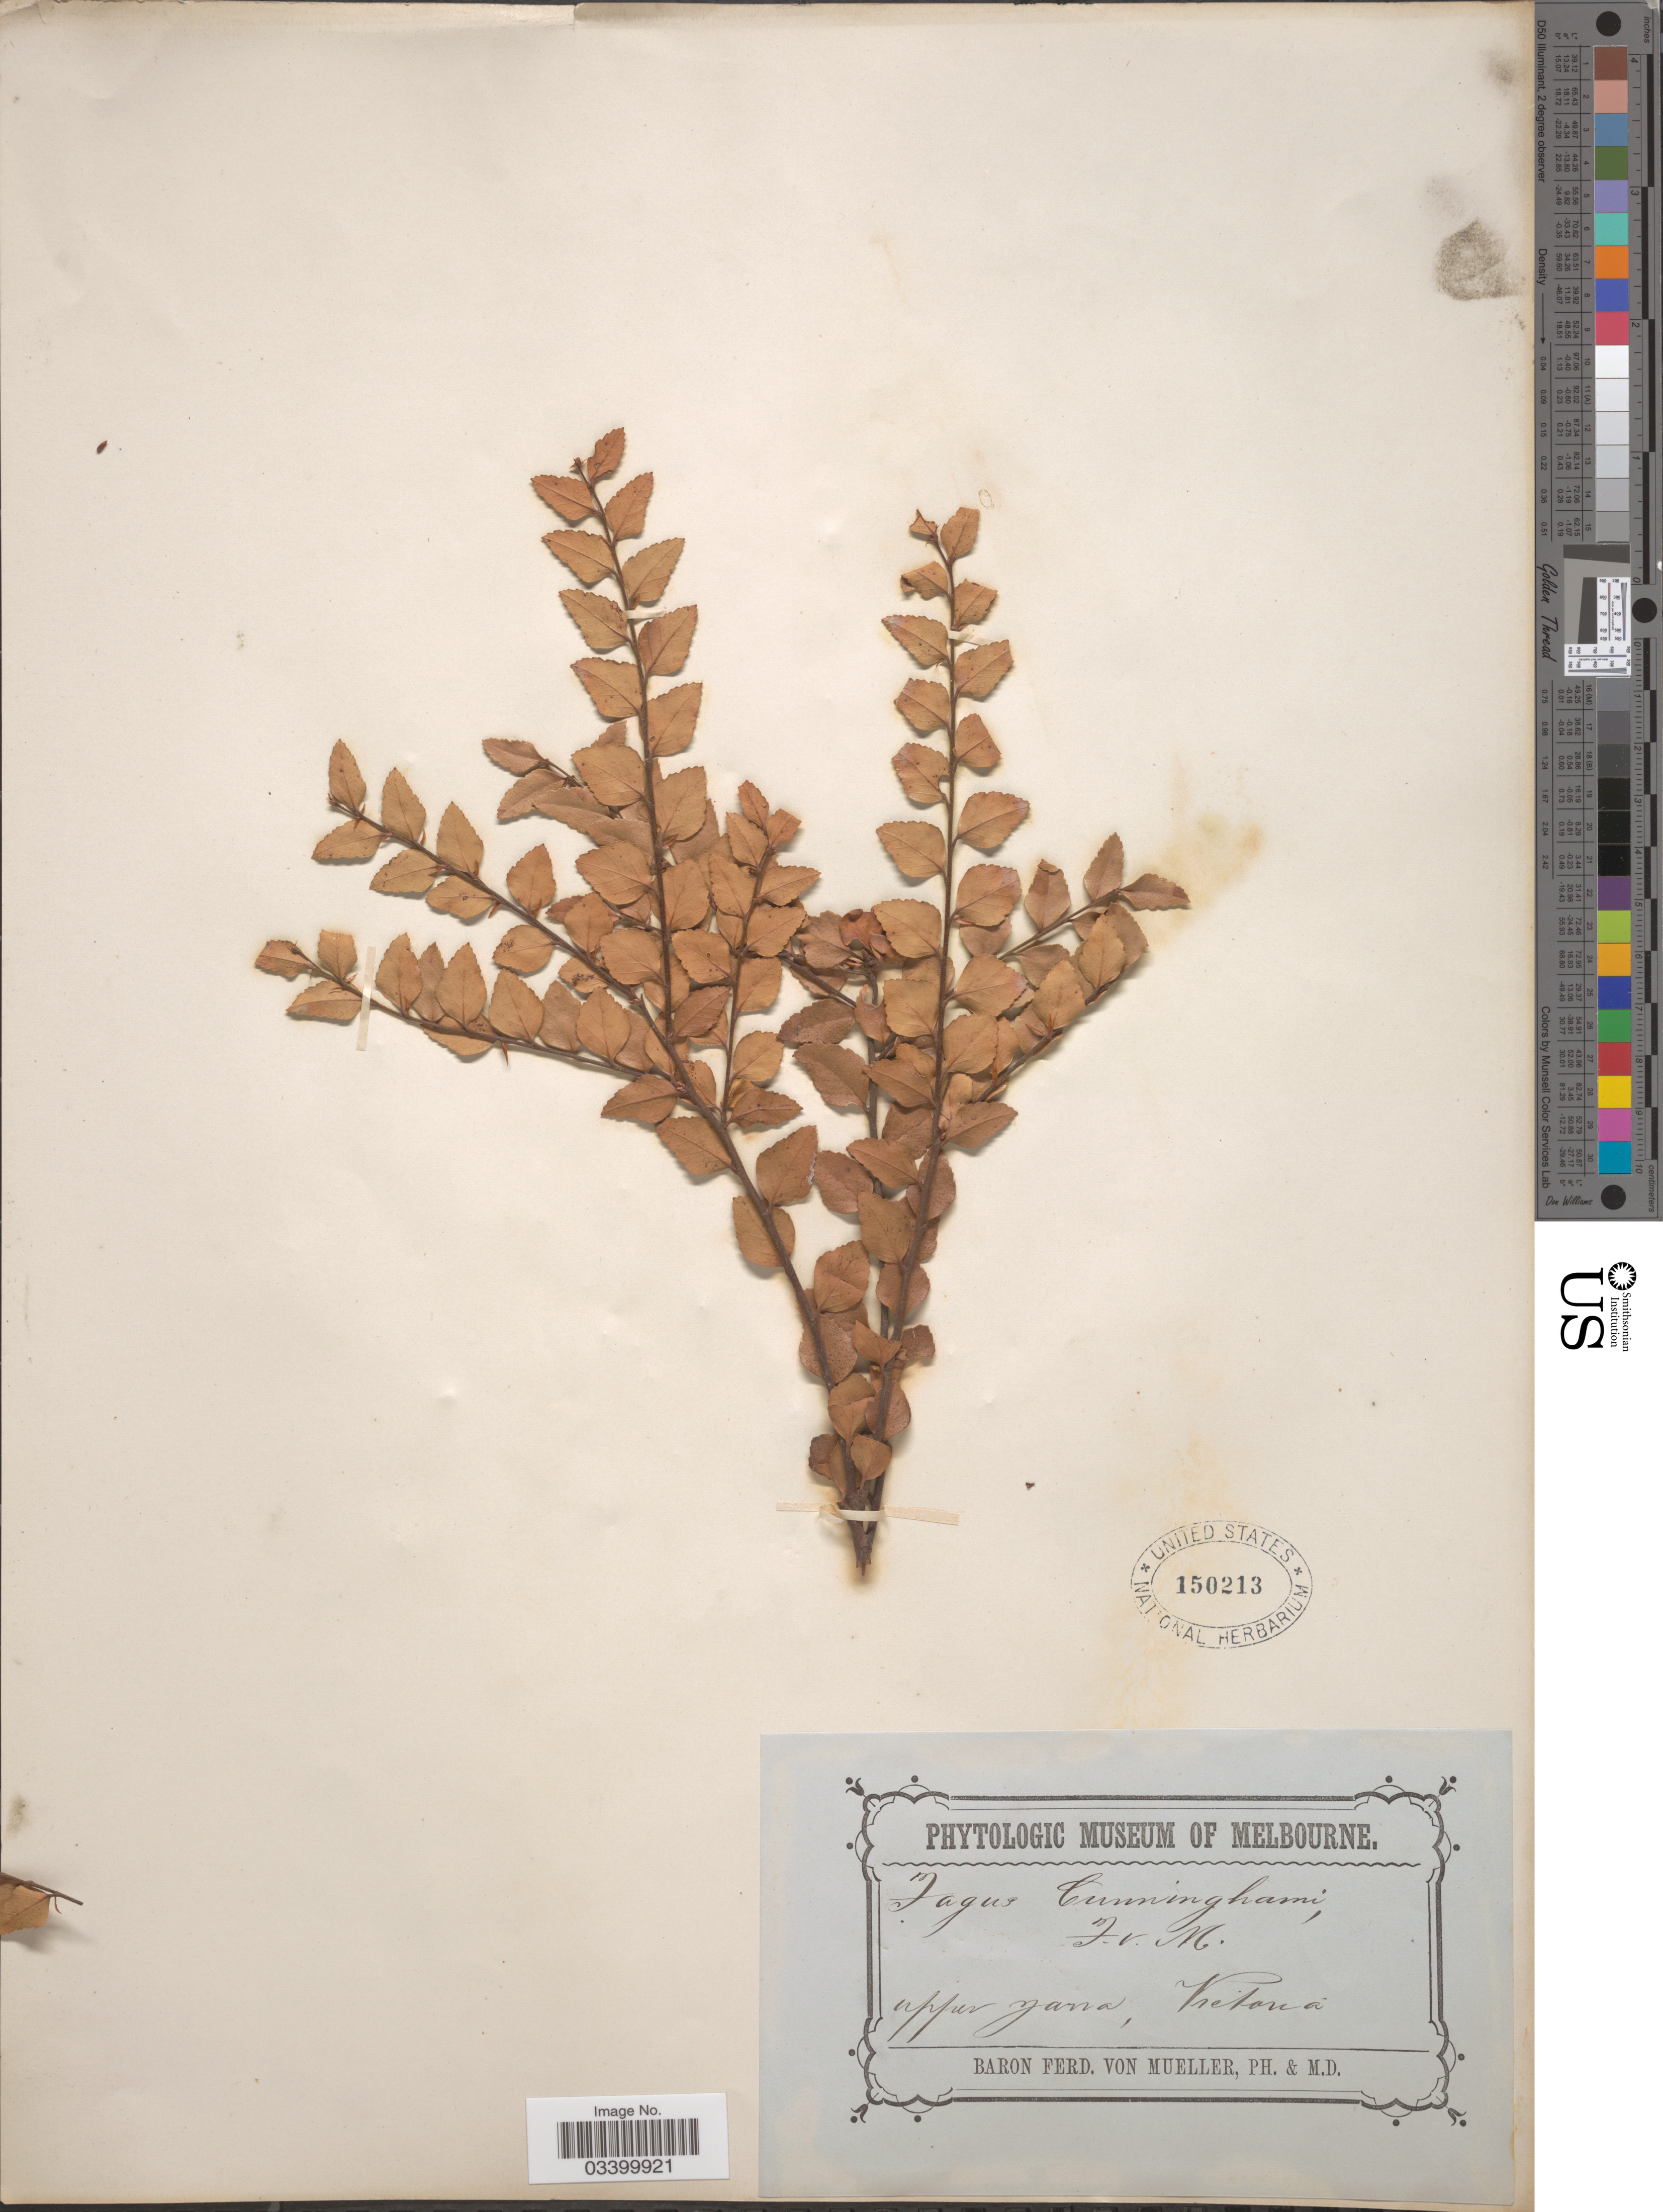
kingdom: Plantae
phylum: Tracheophyta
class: Magnoliopsida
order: Fagales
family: Nothofagaceae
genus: Nothofagus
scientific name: Nothofagus cunninghamii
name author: (Hook.) Oerst.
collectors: F. von Mueller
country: Australia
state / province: Victoria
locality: Upper Yarra, Victoria.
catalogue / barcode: US 150213